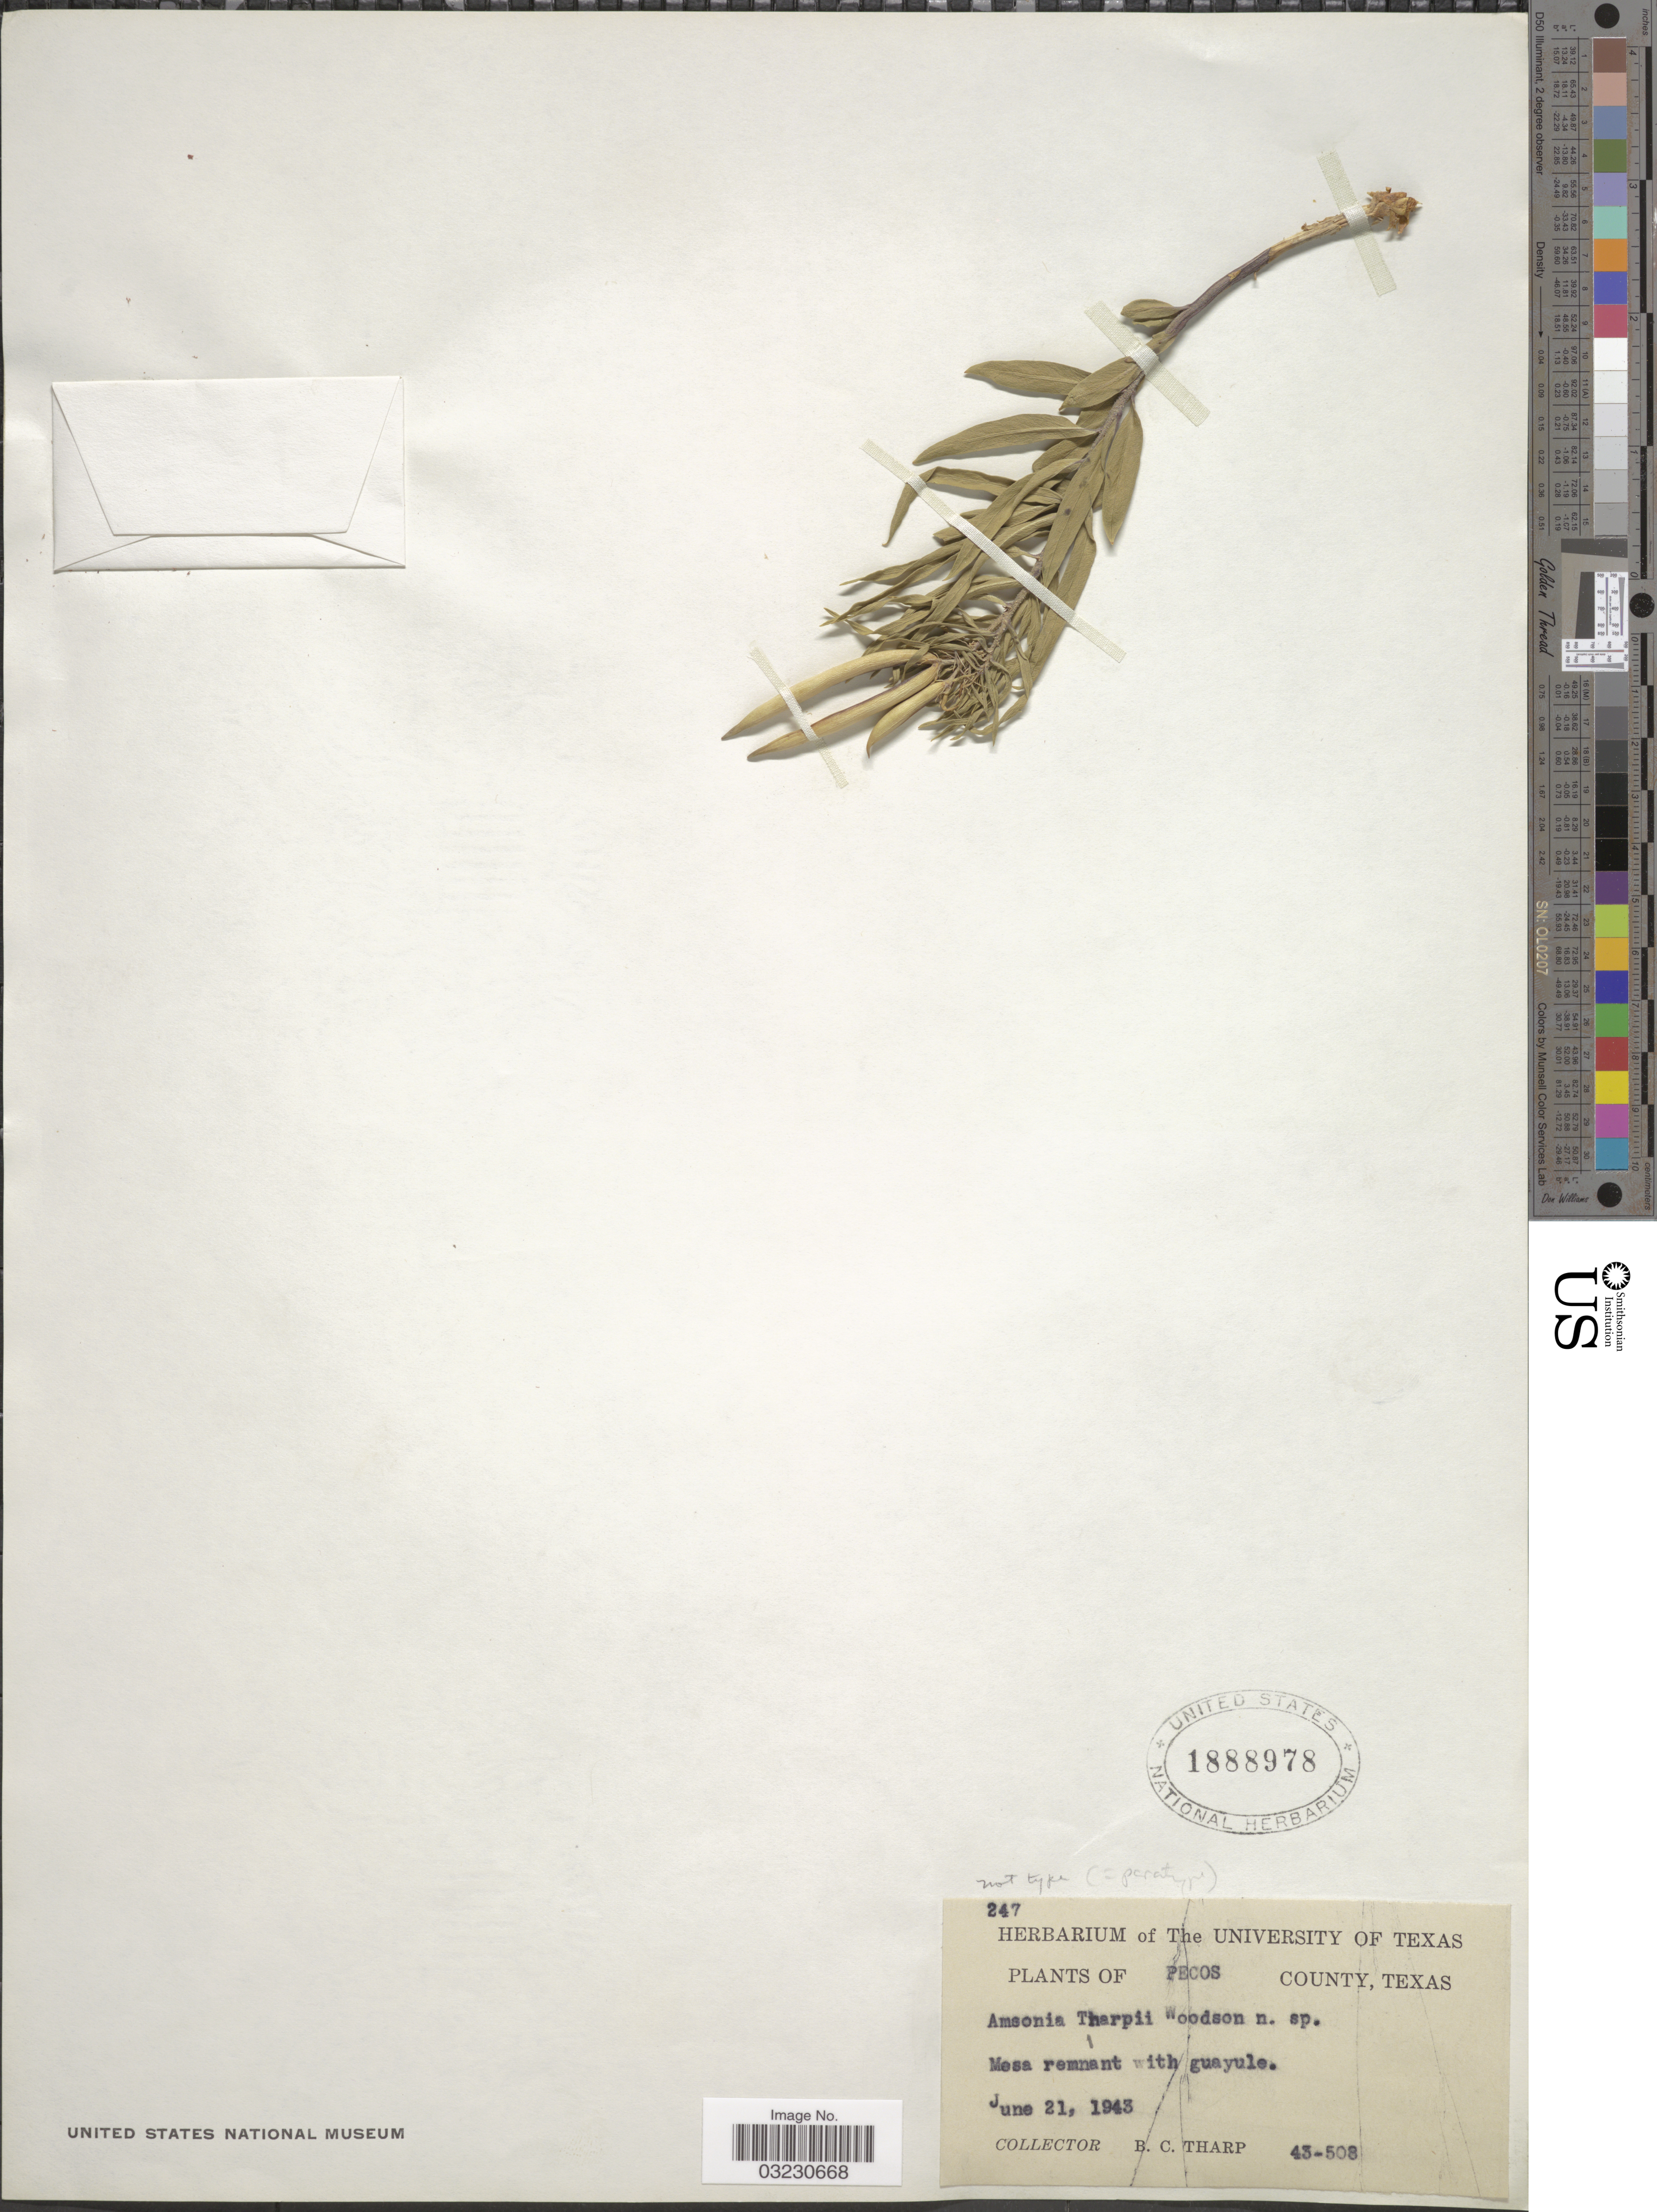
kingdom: Plantae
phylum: Tracheophyta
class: Magnoliopsida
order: Gentianales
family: Apocynaceae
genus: Amsonia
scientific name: Amsonia tharpii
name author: Woodson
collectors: B. C. Tharp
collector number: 45-508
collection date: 1943-06-21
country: United States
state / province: Texas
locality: Pecos County.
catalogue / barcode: US 1888978